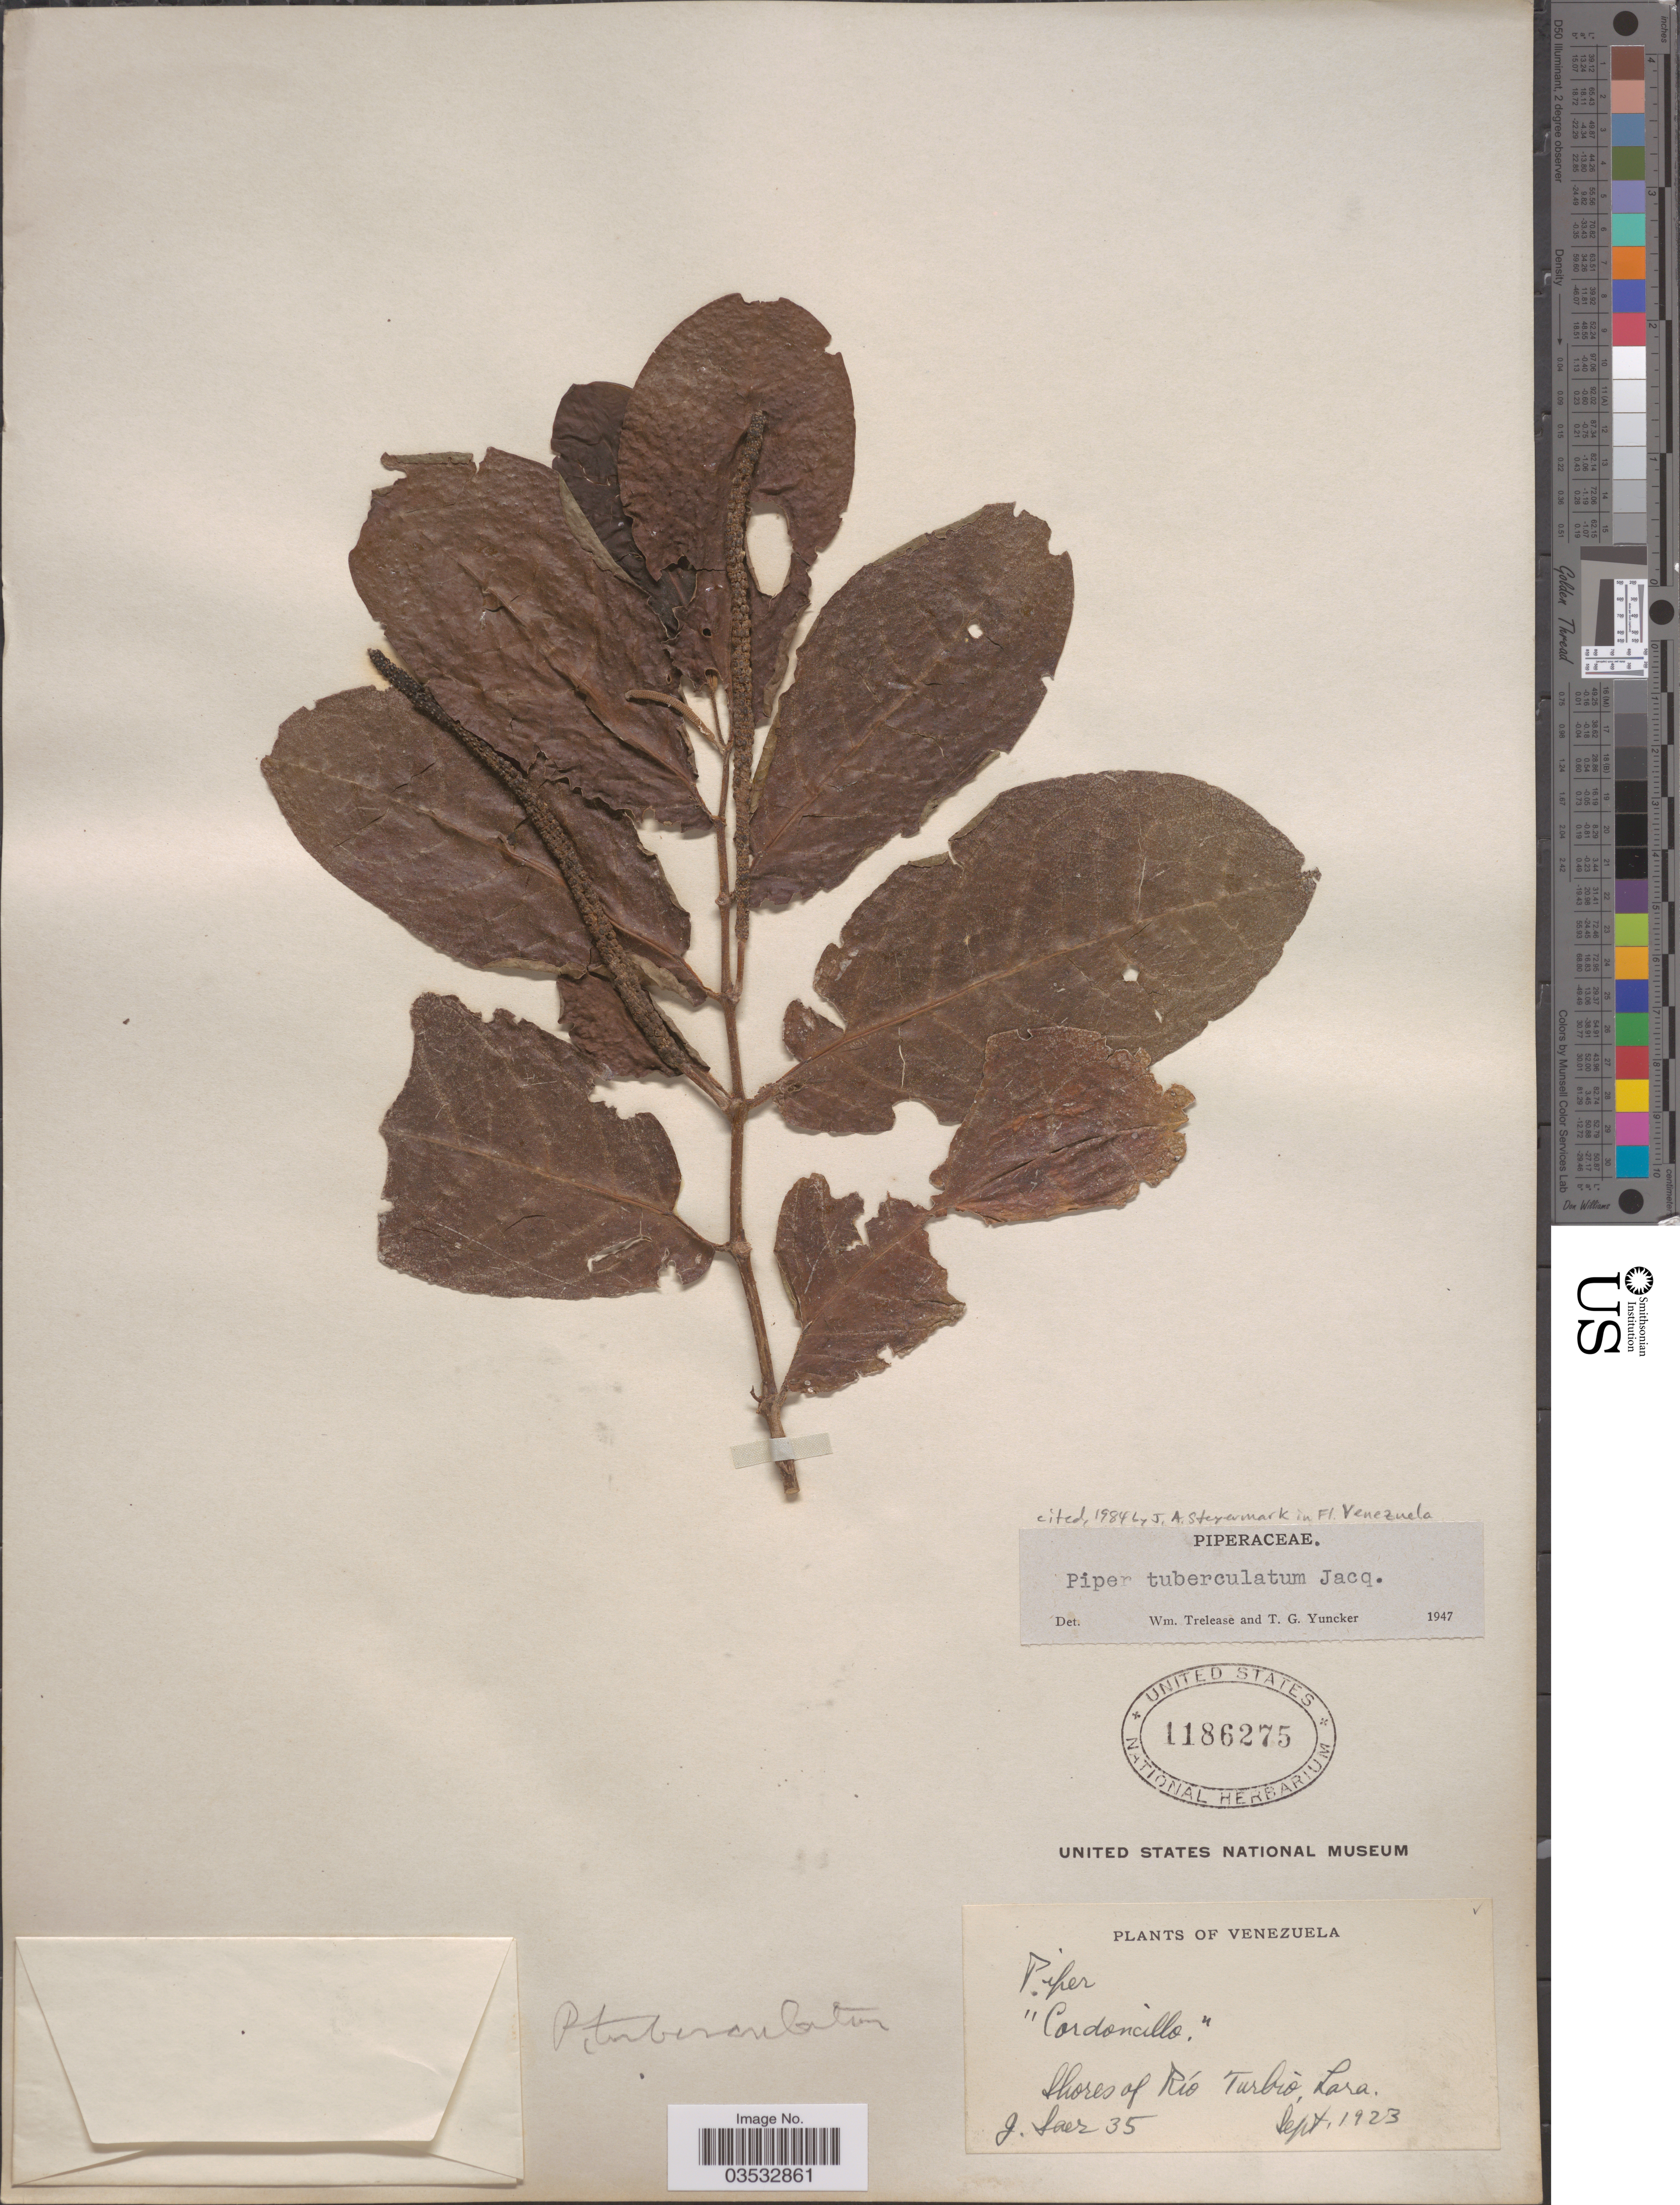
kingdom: Plantae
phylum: Tracheophyta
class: Magnoliopsida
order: Piperales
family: Piperaceae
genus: Piper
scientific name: Piper tuberculatum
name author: Jacq.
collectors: J. Saer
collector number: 35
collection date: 1923-09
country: Venezuela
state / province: Lara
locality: Shores of Río Turbio.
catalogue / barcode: US 1186275